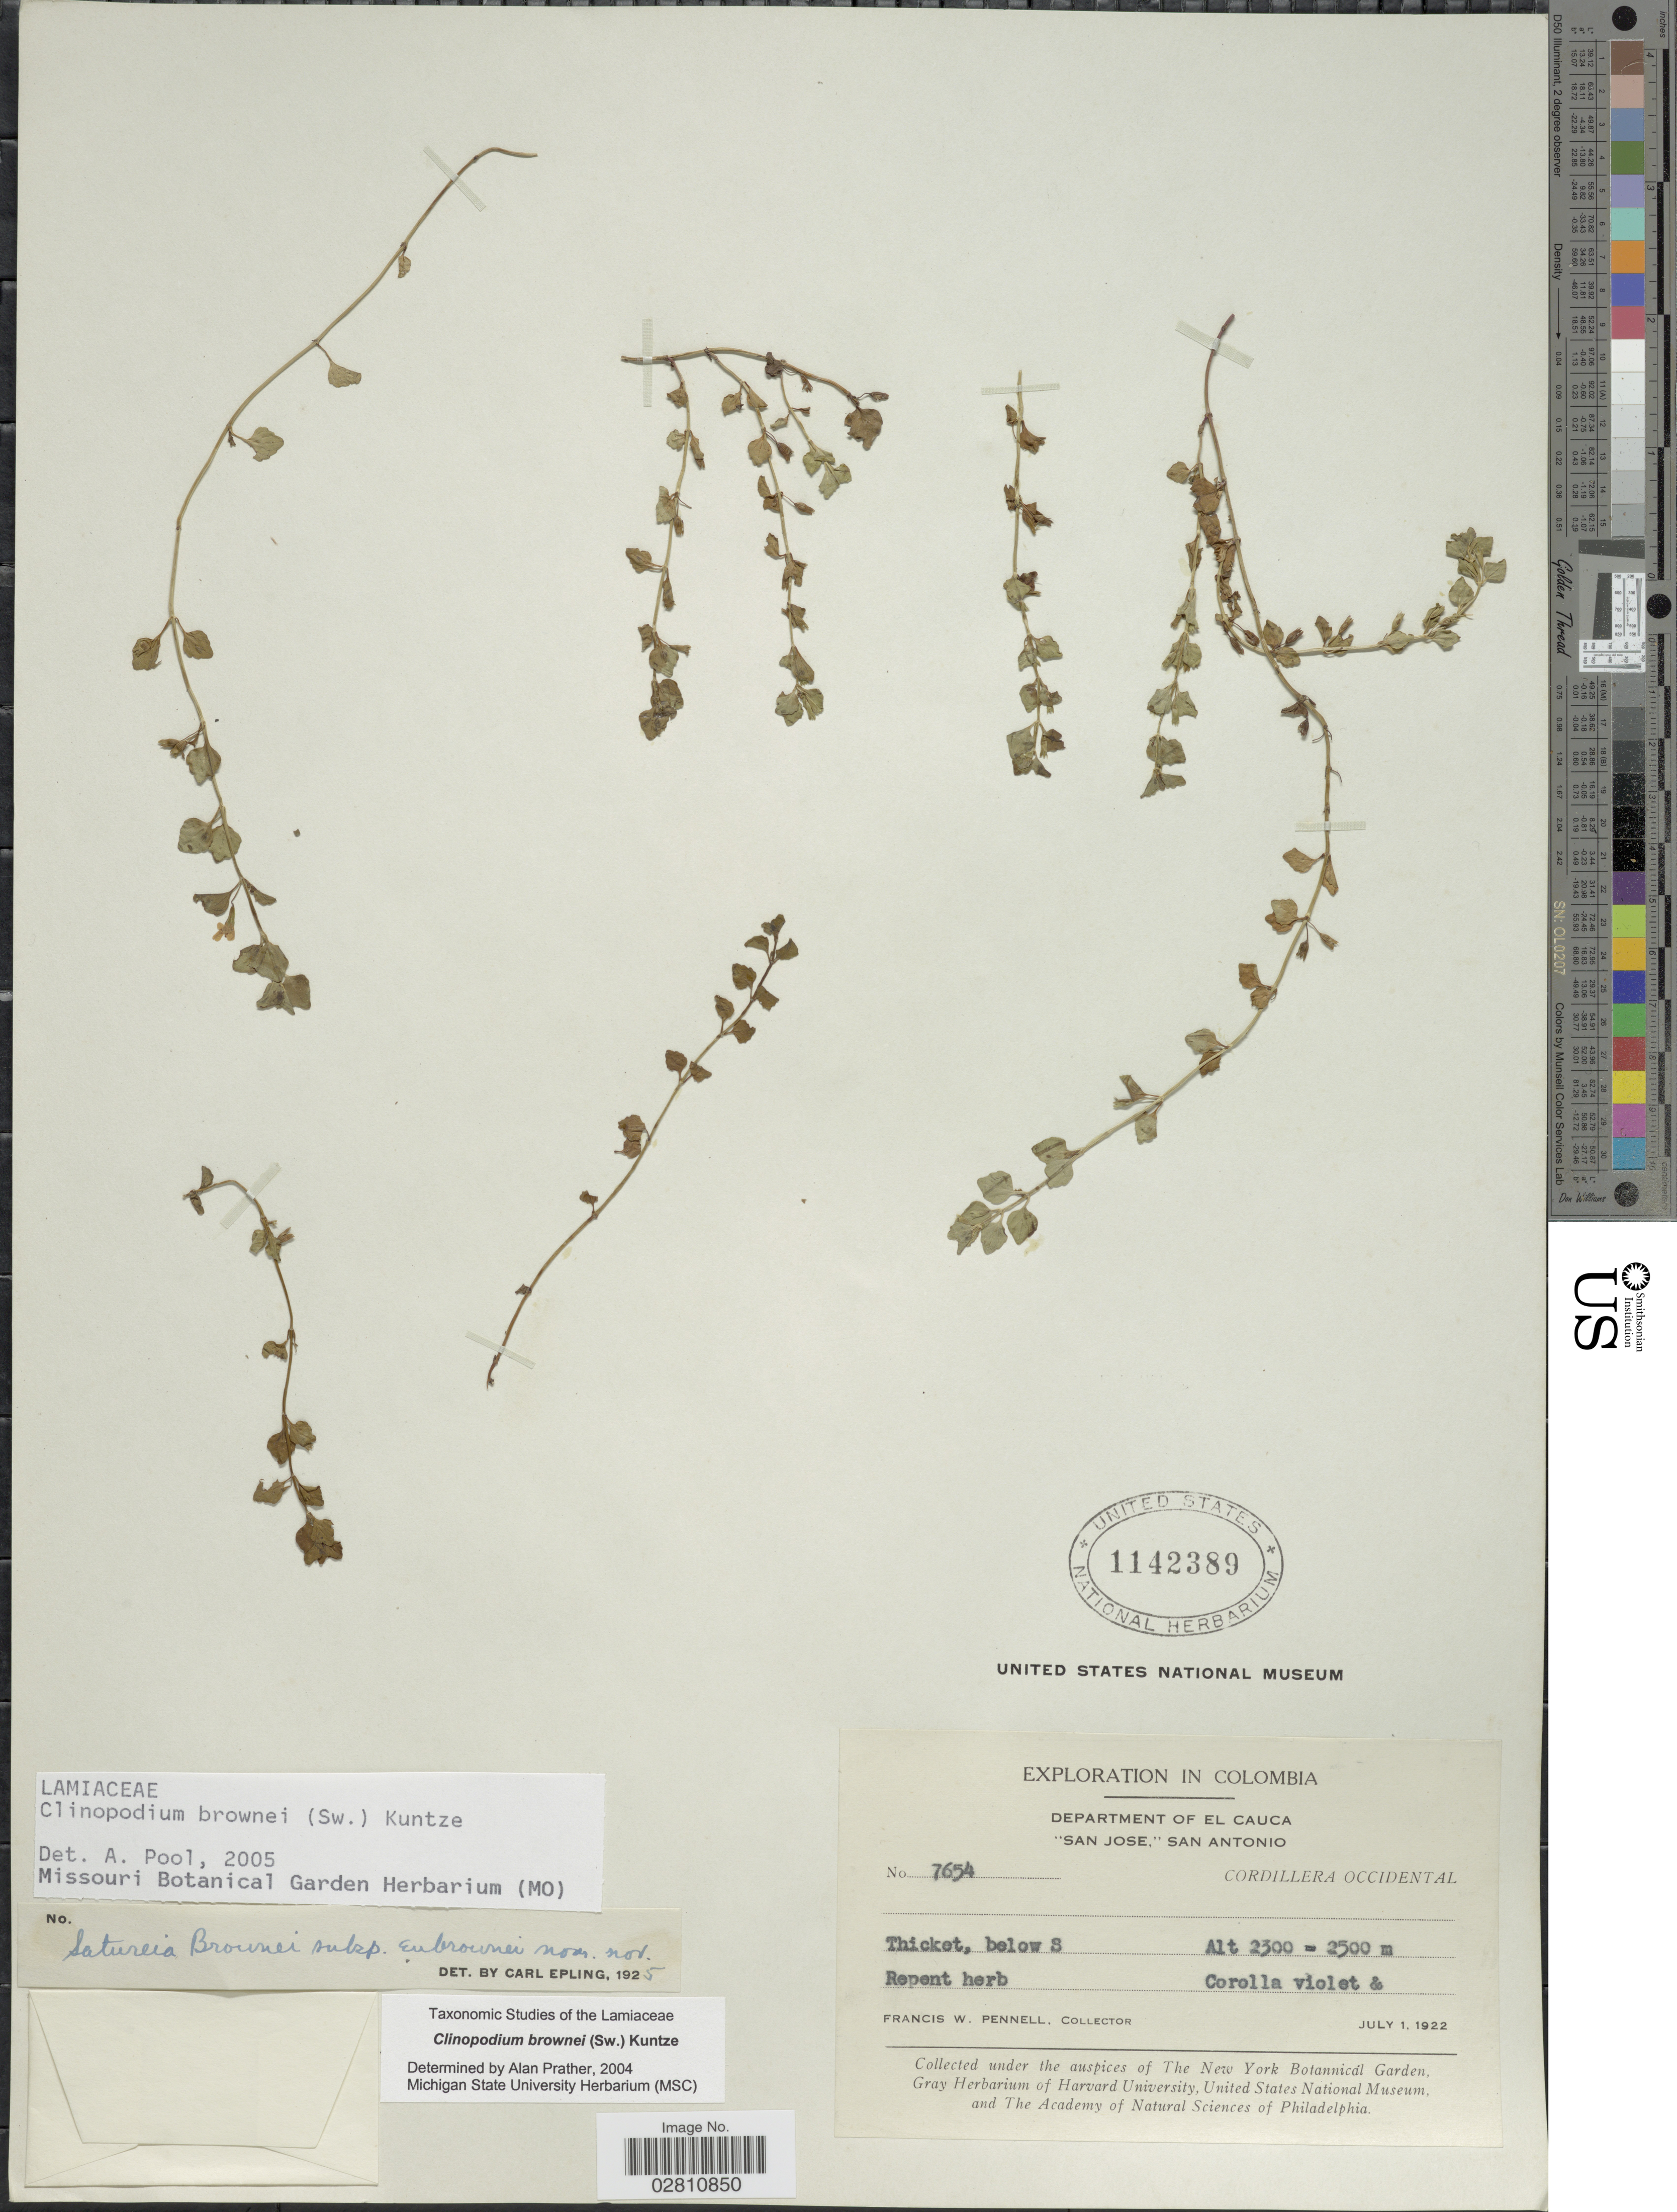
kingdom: Plantae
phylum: Tracheophyta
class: Magnoliopsida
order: Lamiales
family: Lamiaceae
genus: Clinopodium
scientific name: Clinopodium brownei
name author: (Sw.) Kuntze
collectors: F. W. Pennell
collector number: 7654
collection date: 1922-07-01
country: Colombia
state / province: Cauca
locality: Department of El Cauca, "San Jose," San Antonio, Cordillera Occidental.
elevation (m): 2300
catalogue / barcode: US 11423899